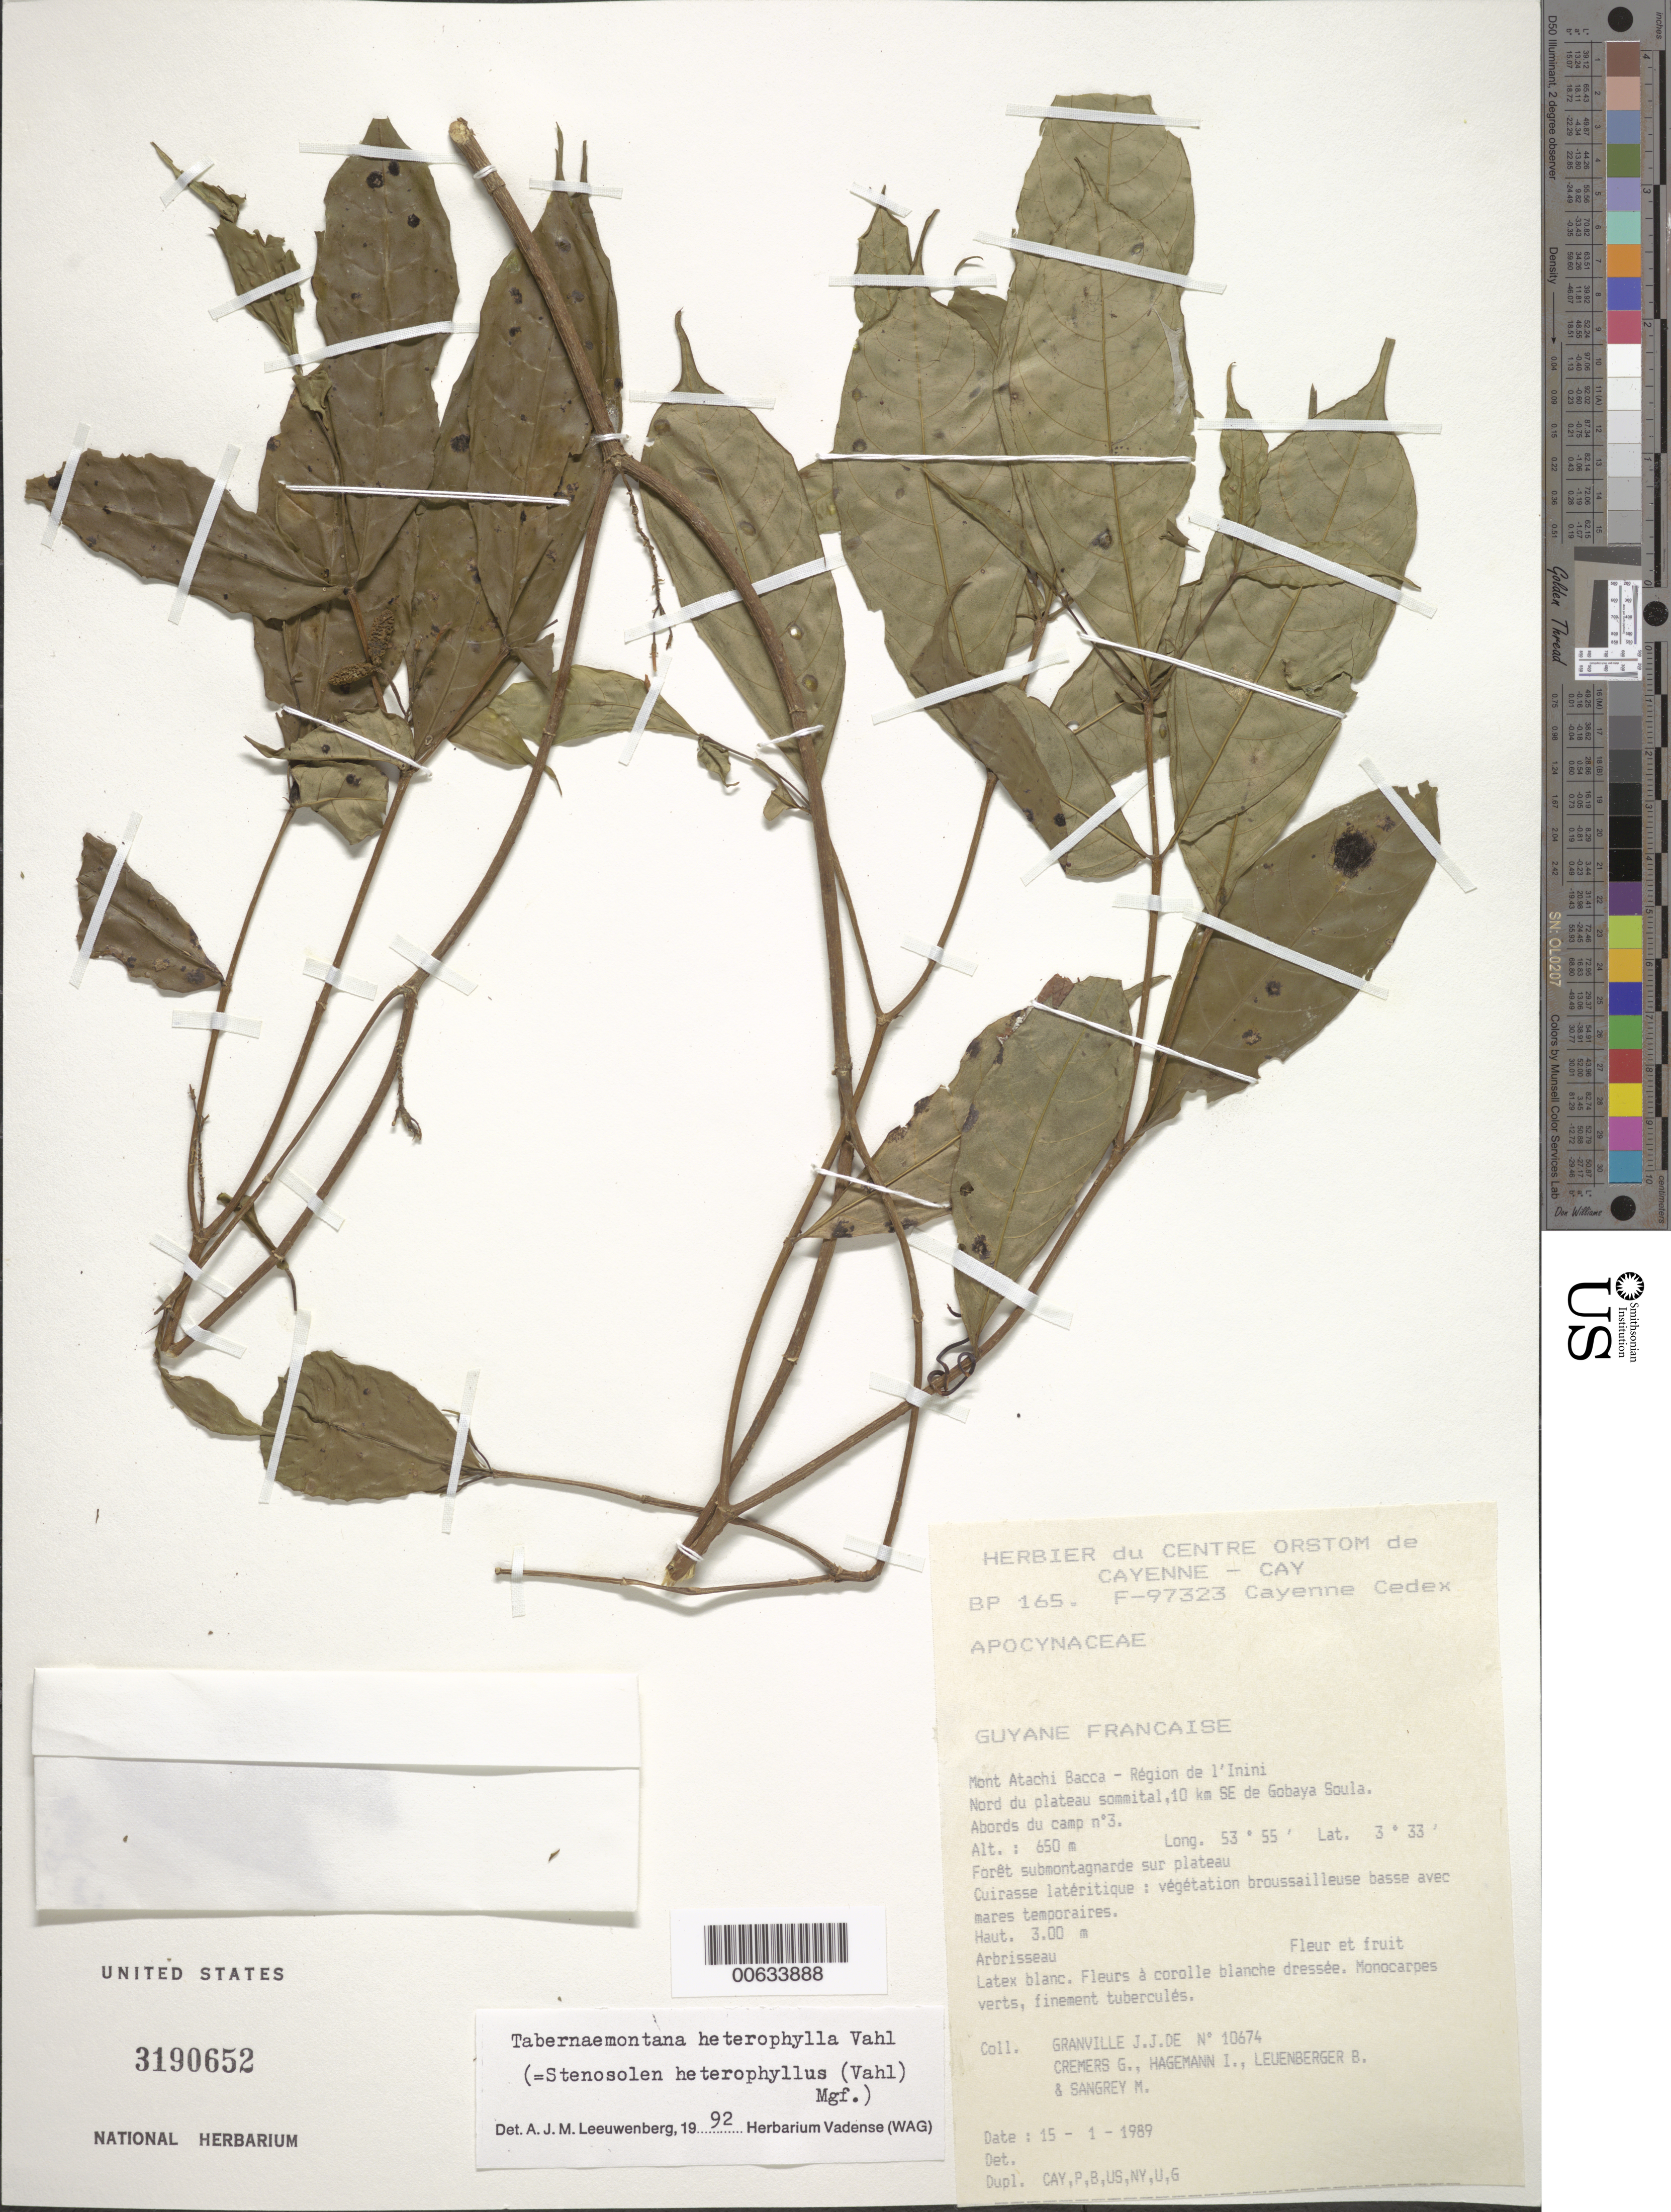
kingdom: Plantae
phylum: Tracheophyta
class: Magnoliopsida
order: Gentianales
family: Apocynaceae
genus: Tabernaemontana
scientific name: Tabernaemontana heterophylla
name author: Vahl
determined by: Leeuwenberg, A. J. M.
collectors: J.-J. de Granville, G. Cremers, J. Hagemann, B. E. Leuenberger & M. S. Sangrey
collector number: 10674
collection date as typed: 15-Jan-89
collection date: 1989-01-15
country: French Guiana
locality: Mont Atachi Bacca, région de l'Inini. Nord du plateua sommital, 10 km SE de Gobaya Soula; Abords du camp nr.3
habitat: Forêt submontagnarde sur plateau; cuirasse latéritique: végétation broussailleuse basse avec mares temporaires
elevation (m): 650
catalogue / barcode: US 3190652